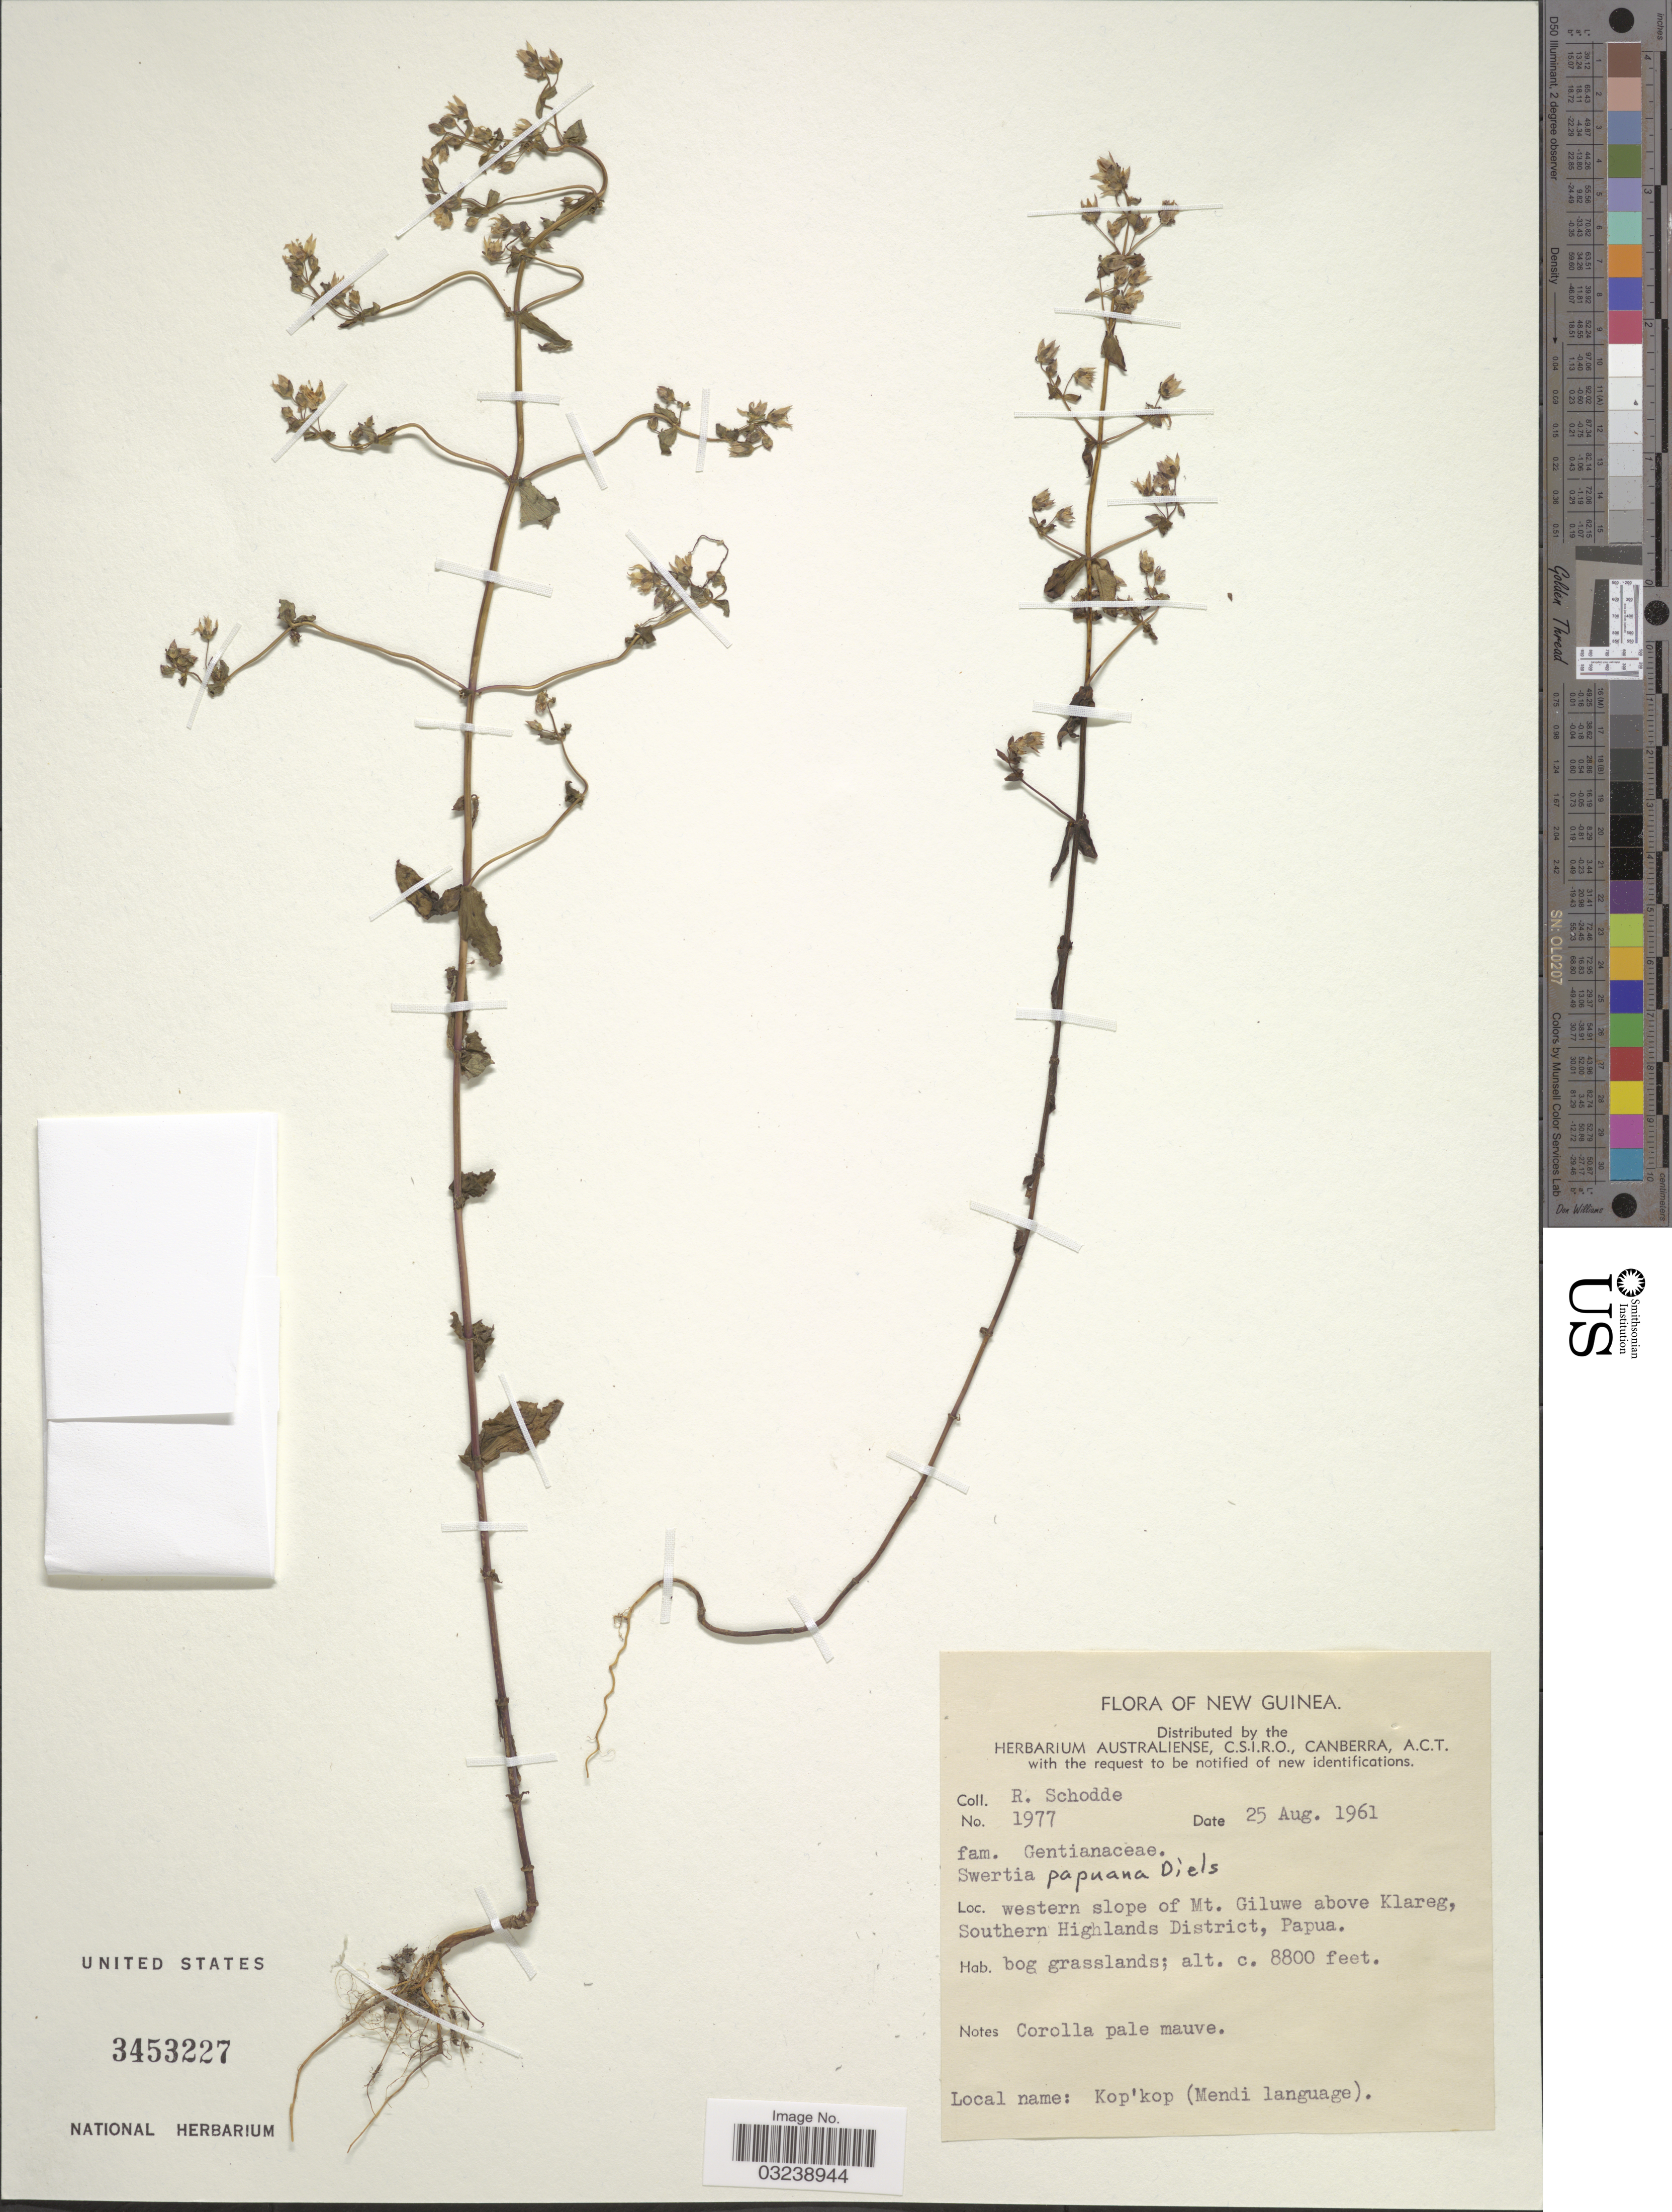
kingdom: Plantae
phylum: Tracheophyta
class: Magnoliopsida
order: Gentianales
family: Gentianaceae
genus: Swertia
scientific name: Swertia papuana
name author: Diels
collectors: R. Schodde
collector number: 1977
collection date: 1961-08-25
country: Papua New Guinea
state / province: Southern Highlands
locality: New Guinea. Western slope of Mt. Giluwe above Klareg, Southern Highlands District, Papua.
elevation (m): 2682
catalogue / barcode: US 3453227